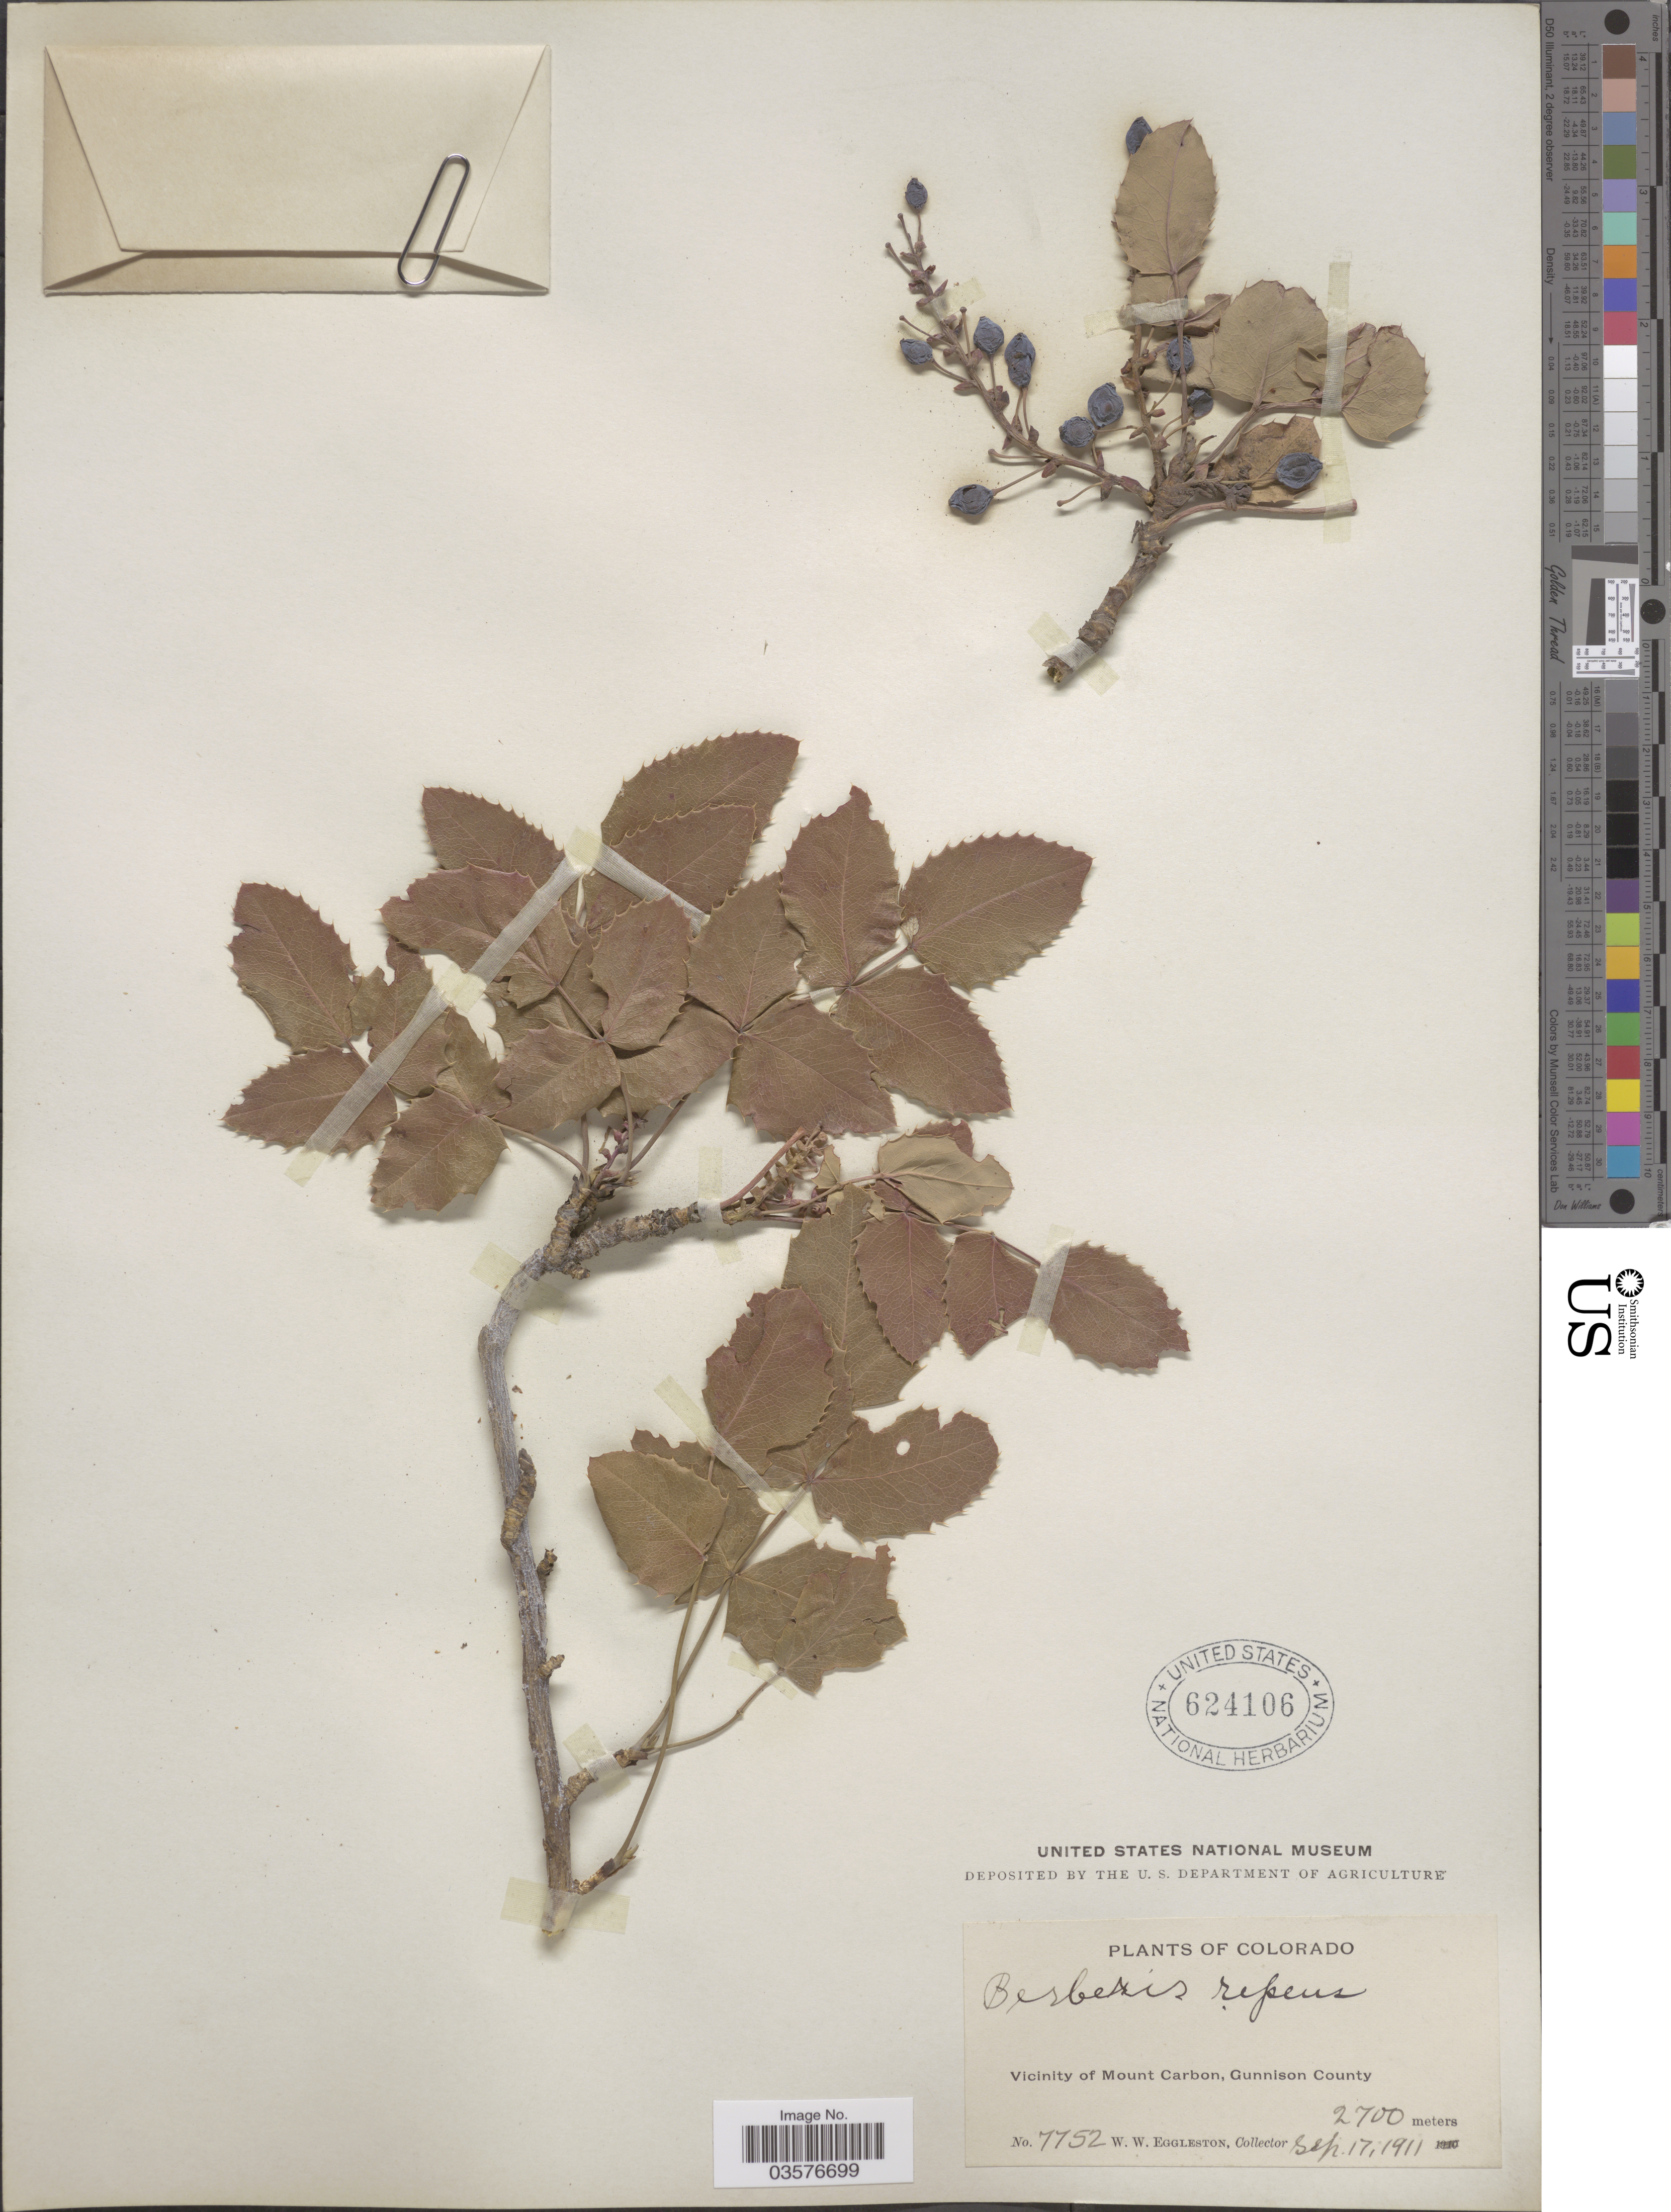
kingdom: Plantae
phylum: Tracheophyta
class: Magnoliopsida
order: Ranunculales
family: Berberidaceae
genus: Mahonia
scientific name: Mahonia repens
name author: (Lindl.) G. Don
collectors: W. W. Eggleston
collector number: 7752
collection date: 1911-09-17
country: United States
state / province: Colorado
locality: Vicinity of Mount Carbon, Gunnison County.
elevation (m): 2700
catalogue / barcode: US 624106